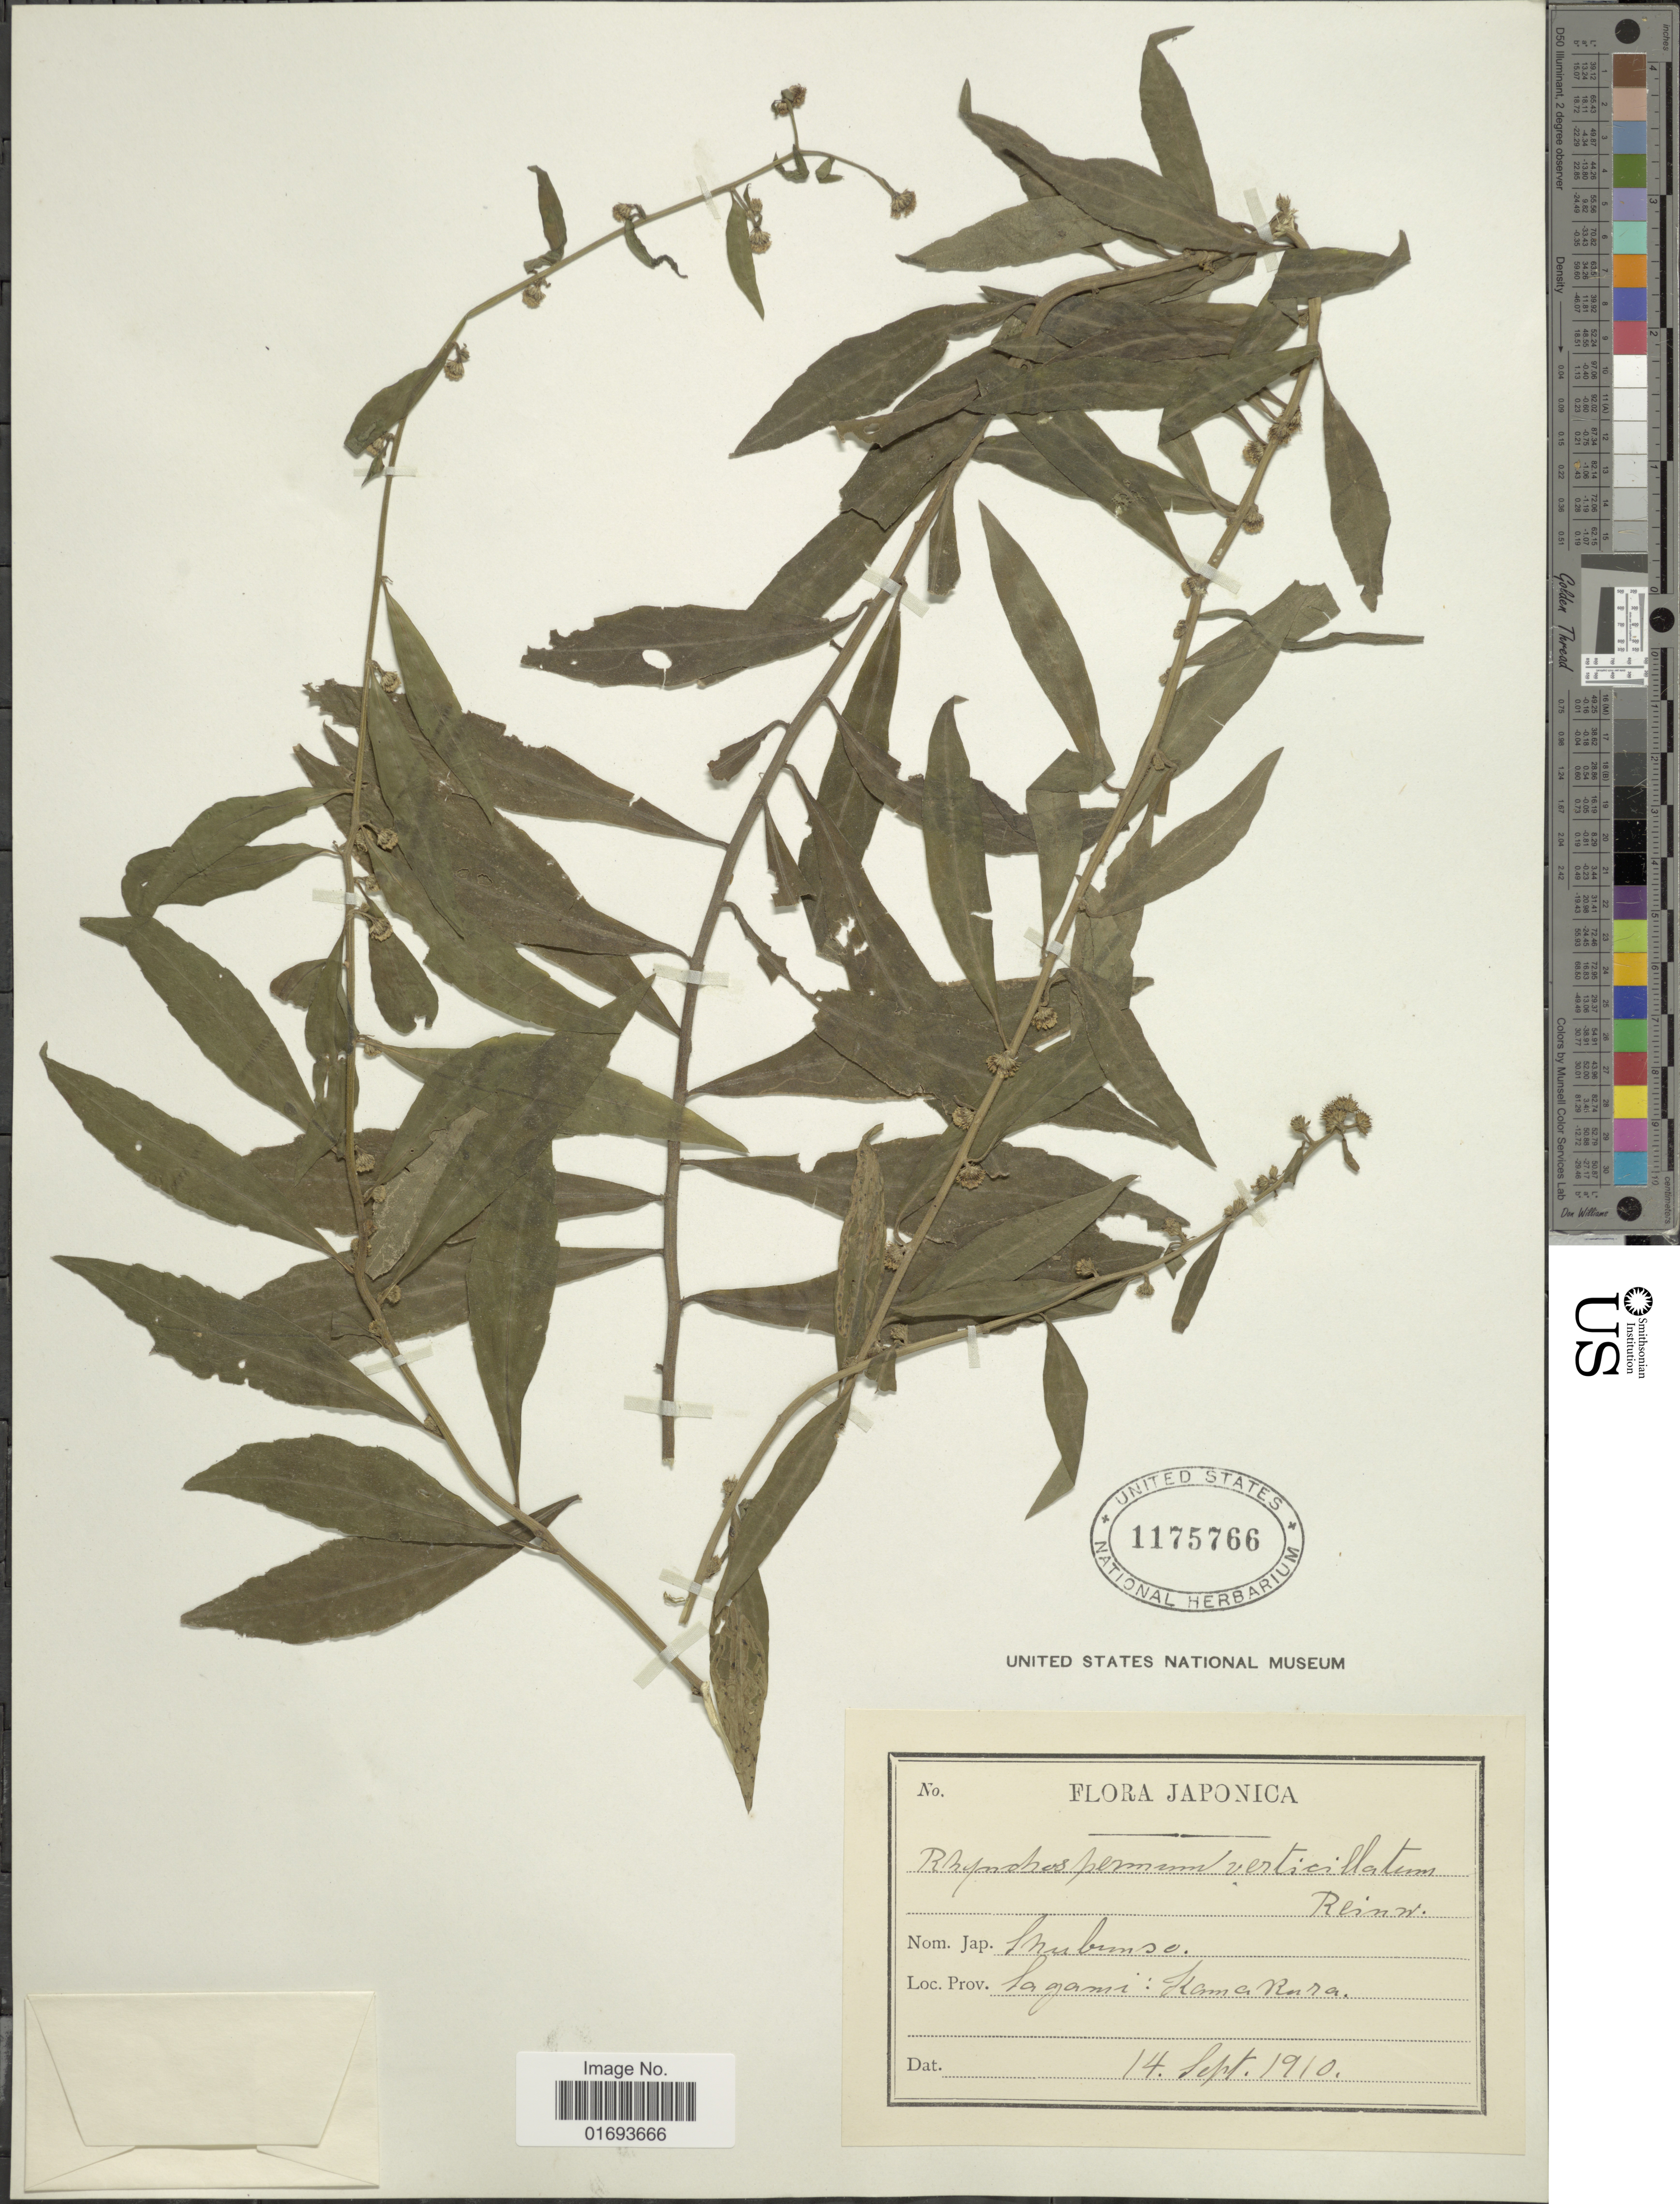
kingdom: Plantae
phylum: Tracheophyta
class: Magnoliopsida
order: Asterales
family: Asteraceae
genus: Rhynchospermum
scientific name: Rhynchospermum verticillatum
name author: Reinw.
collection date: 1910-09-14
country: Japan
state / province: Kanagawa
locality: Japonica. Prov. Sagami: Kamakura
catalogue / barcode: US 1175766